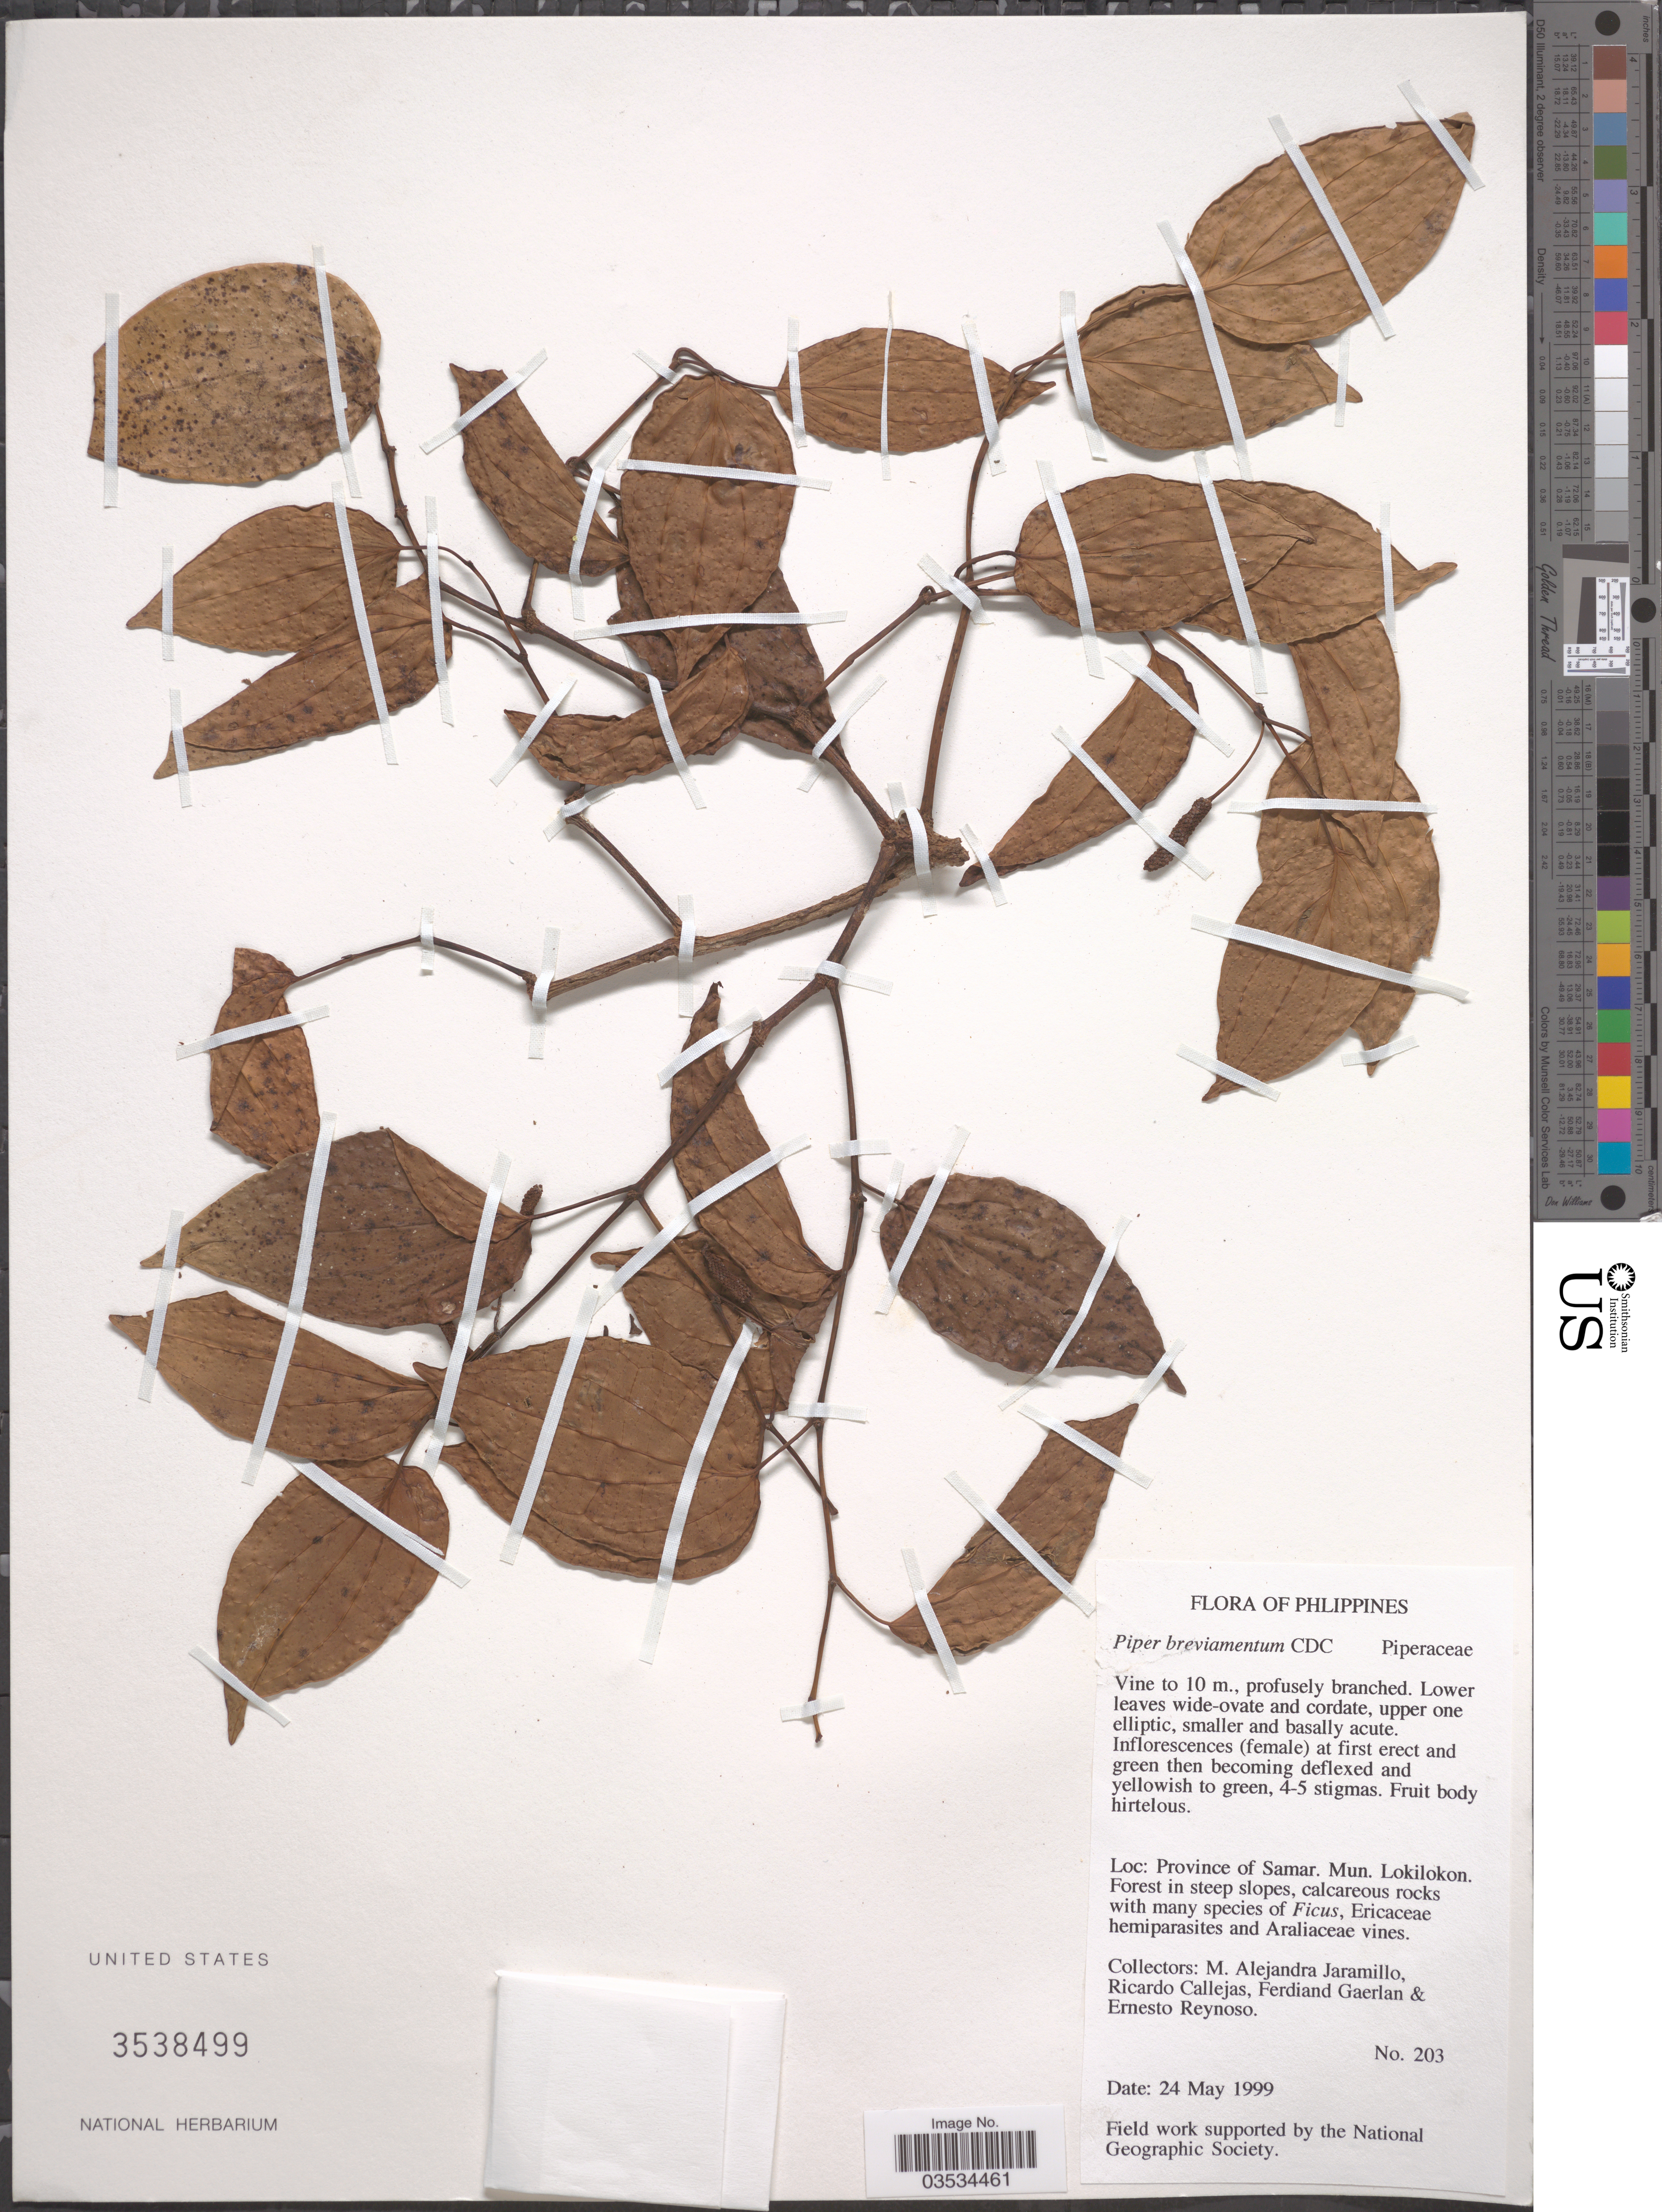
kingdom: Plantae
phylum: Tracheophyta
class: Magnoliopsida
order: Piperales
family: Piperaceae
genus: Piper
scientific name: Piper breviamentum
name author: C. DC.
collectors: M. A. Jaramillo, R. Callejas, F. Gaerlan & E. Reynoso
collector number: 203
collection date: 1999-05-24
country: Philippines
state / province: Eastern Visayas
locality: Province of Samar. Mun. Lokilokon.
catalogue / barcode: US 3538499